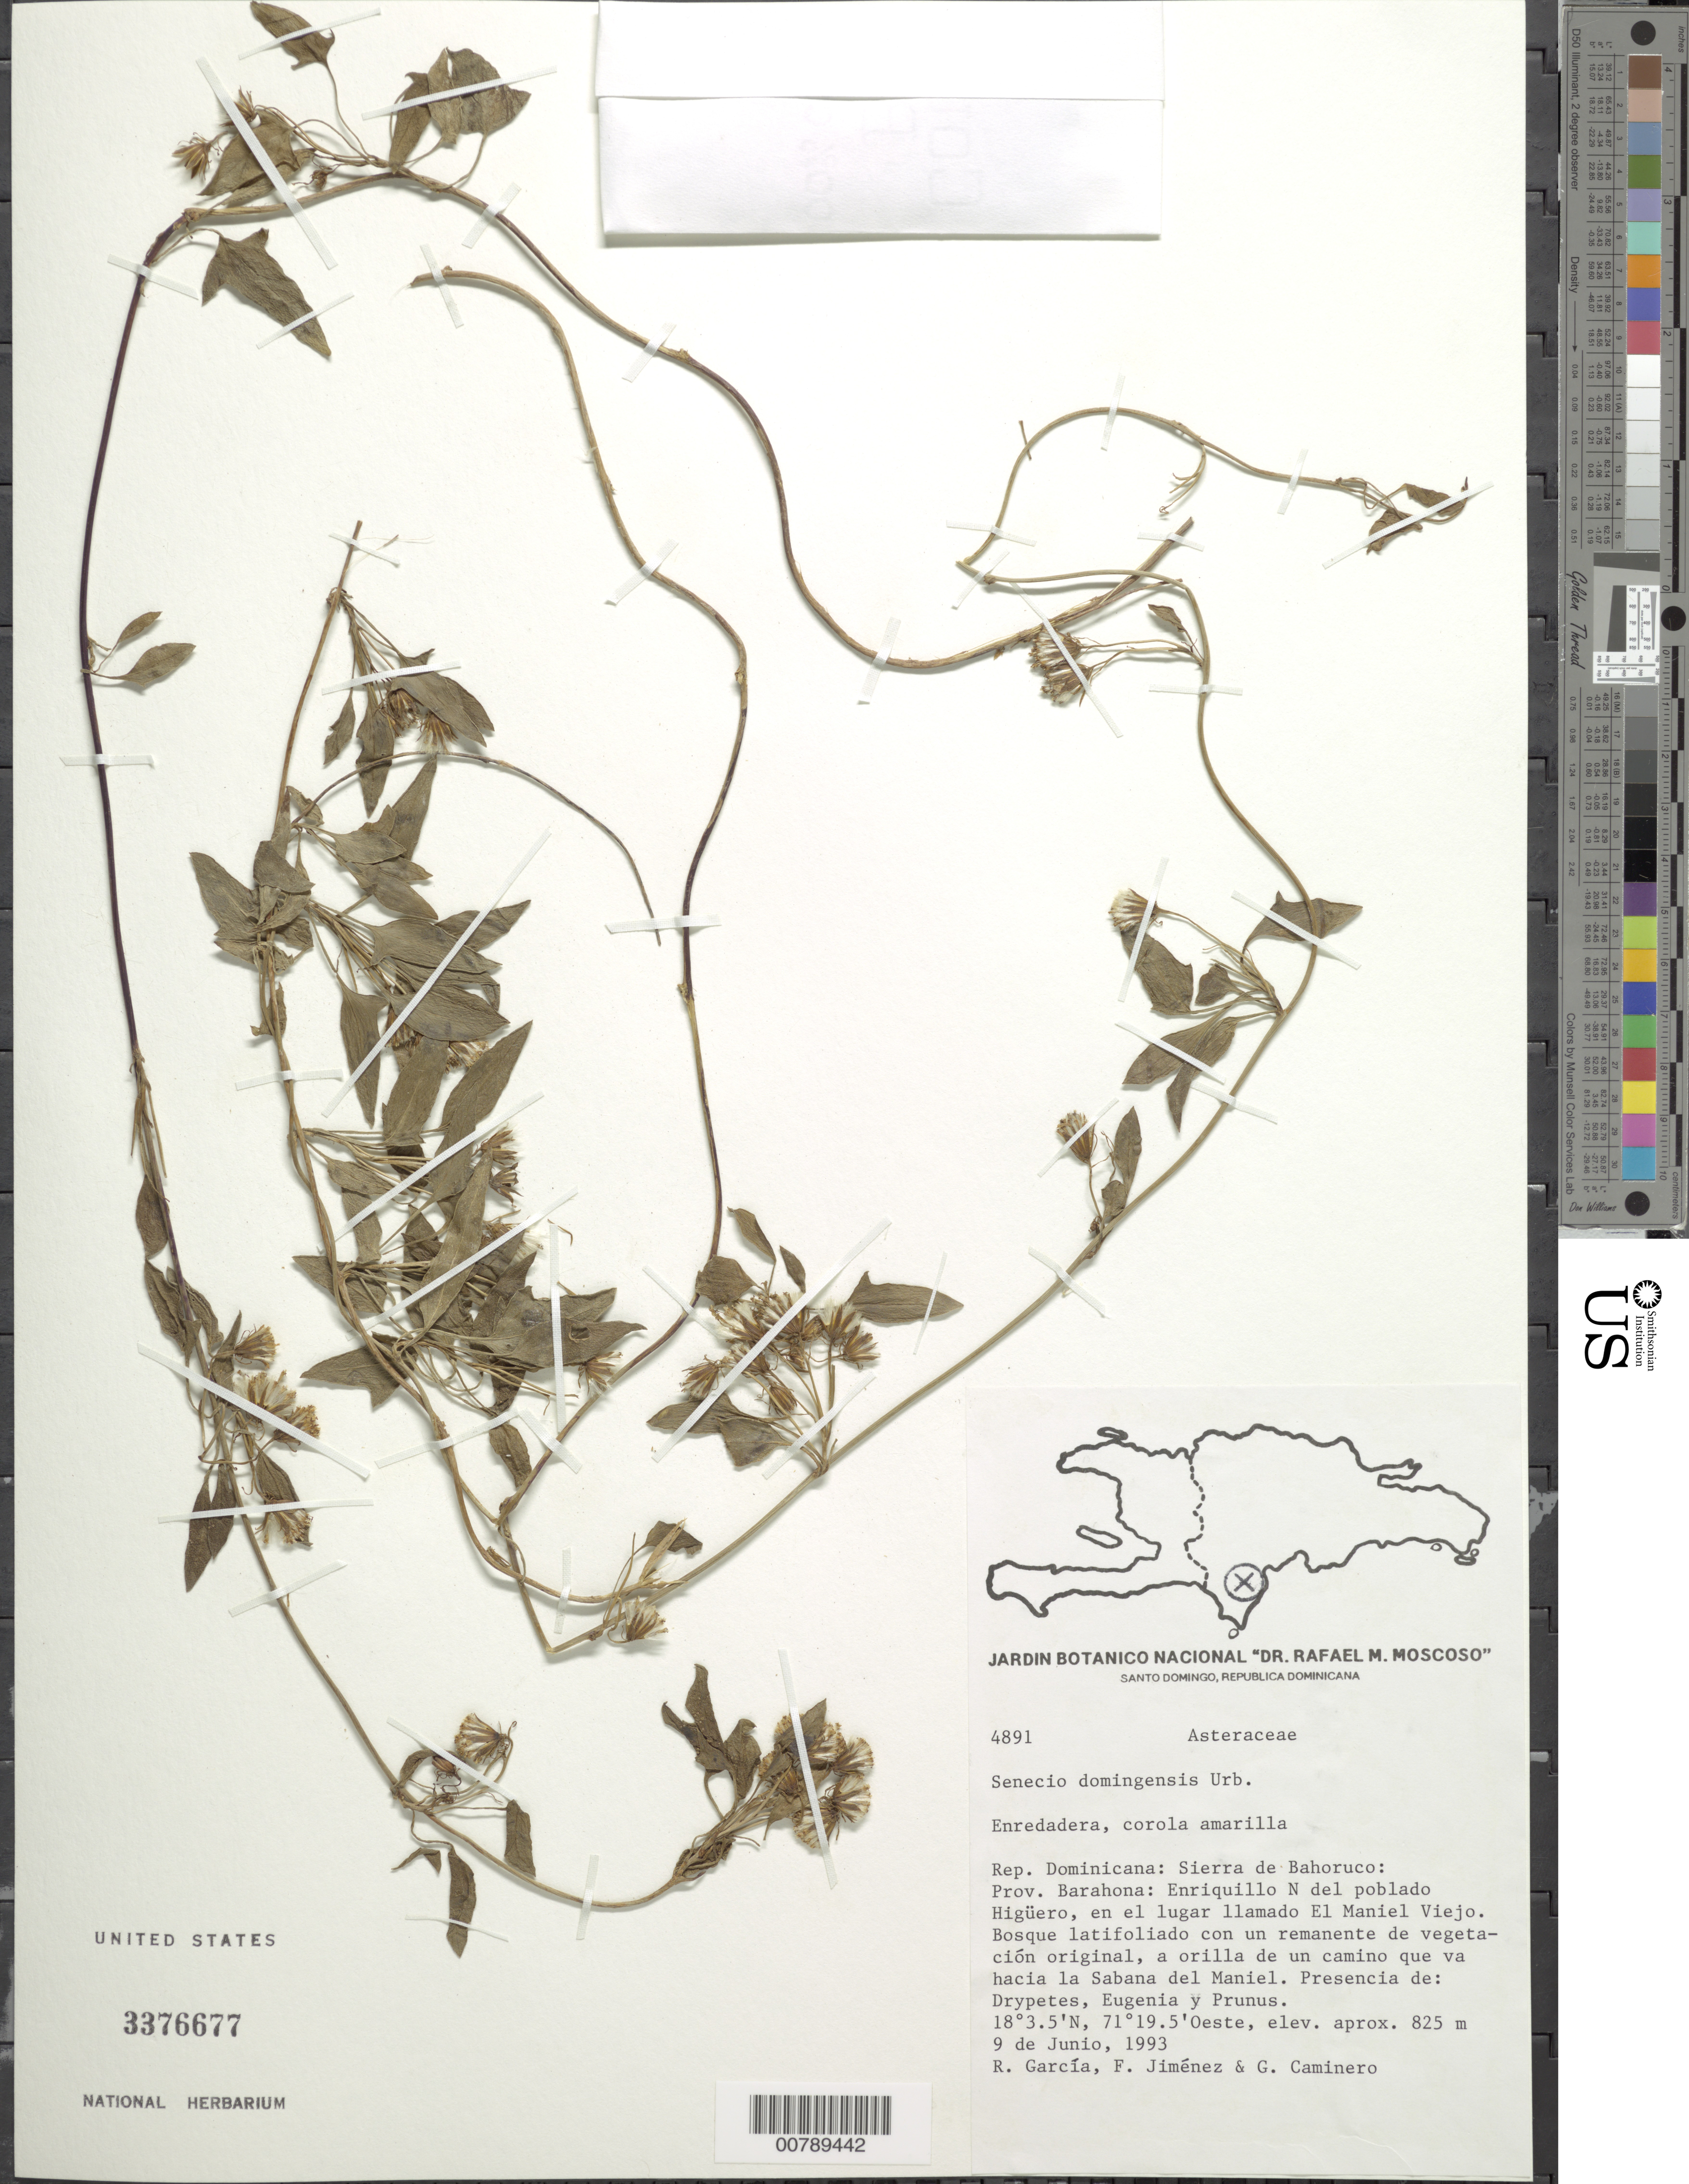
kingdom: Plantae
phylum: Tracheophyta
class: Magnoliopsida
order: Asterales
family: Asteraceae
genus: Leonis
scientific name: Leonis trineura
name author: (Griseb.) B. Nord.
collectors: R. G. García, F. Jiménez & G. Caminero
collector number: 4891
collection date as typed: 09 Jun 1993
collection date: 1993-06-09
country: Dominican Republic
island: Hispaniola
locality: Sierra de Bahoruco: Provincia Barahona: Enriquillo N del poblado Higüero, en el lugar llamado El Maniel Viejo. A orilla de un camino que va hacia la Sabana de Maniel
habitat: Bosque latifoliado con un remanente de vegetación original. Presencia de Drypetes, Eugenia y Prunus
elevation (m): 825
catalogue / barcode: US 3376677